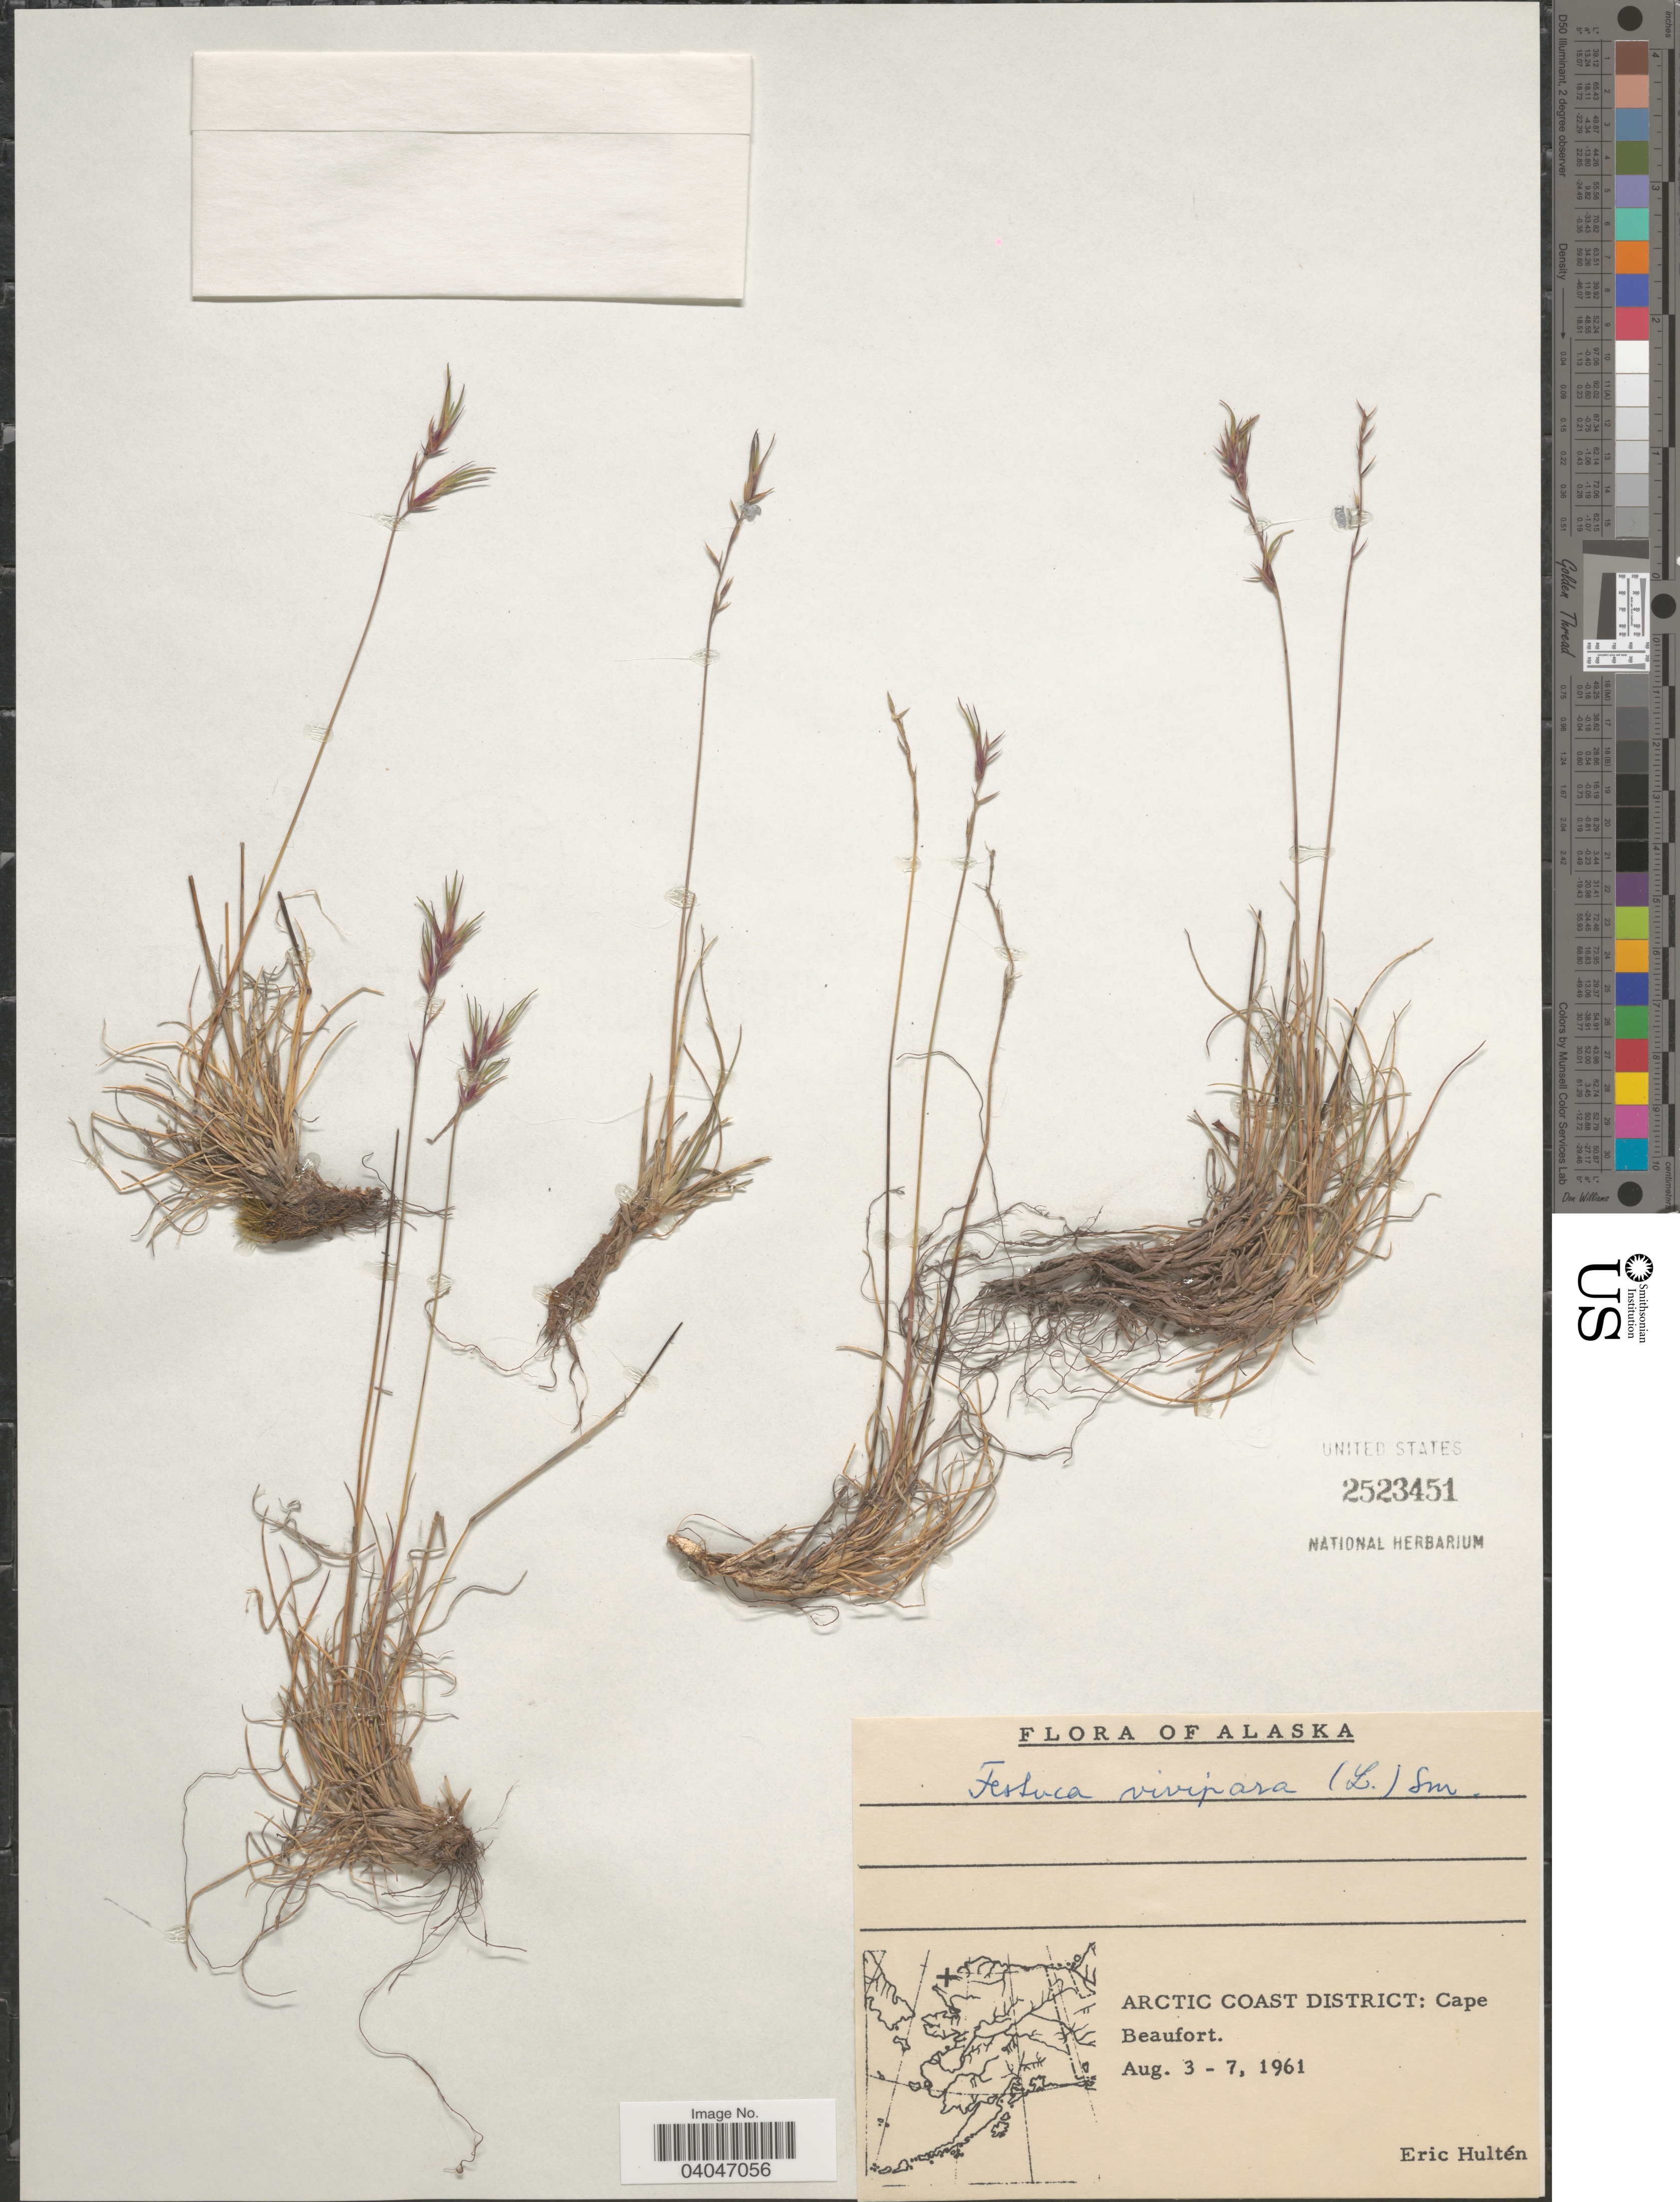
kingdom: Plantae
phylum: Tracheophyta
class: Liliopsida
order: Poales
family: Poaceae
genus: Festuca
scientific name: Festuca vivipara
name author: (L.) Sm.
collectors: E. G. Hultén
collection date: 1961-08-03/1961-08-07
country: United States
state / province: Alaska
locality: Arctic Coast District: Cape Beaufort.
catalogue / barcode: US 2523451